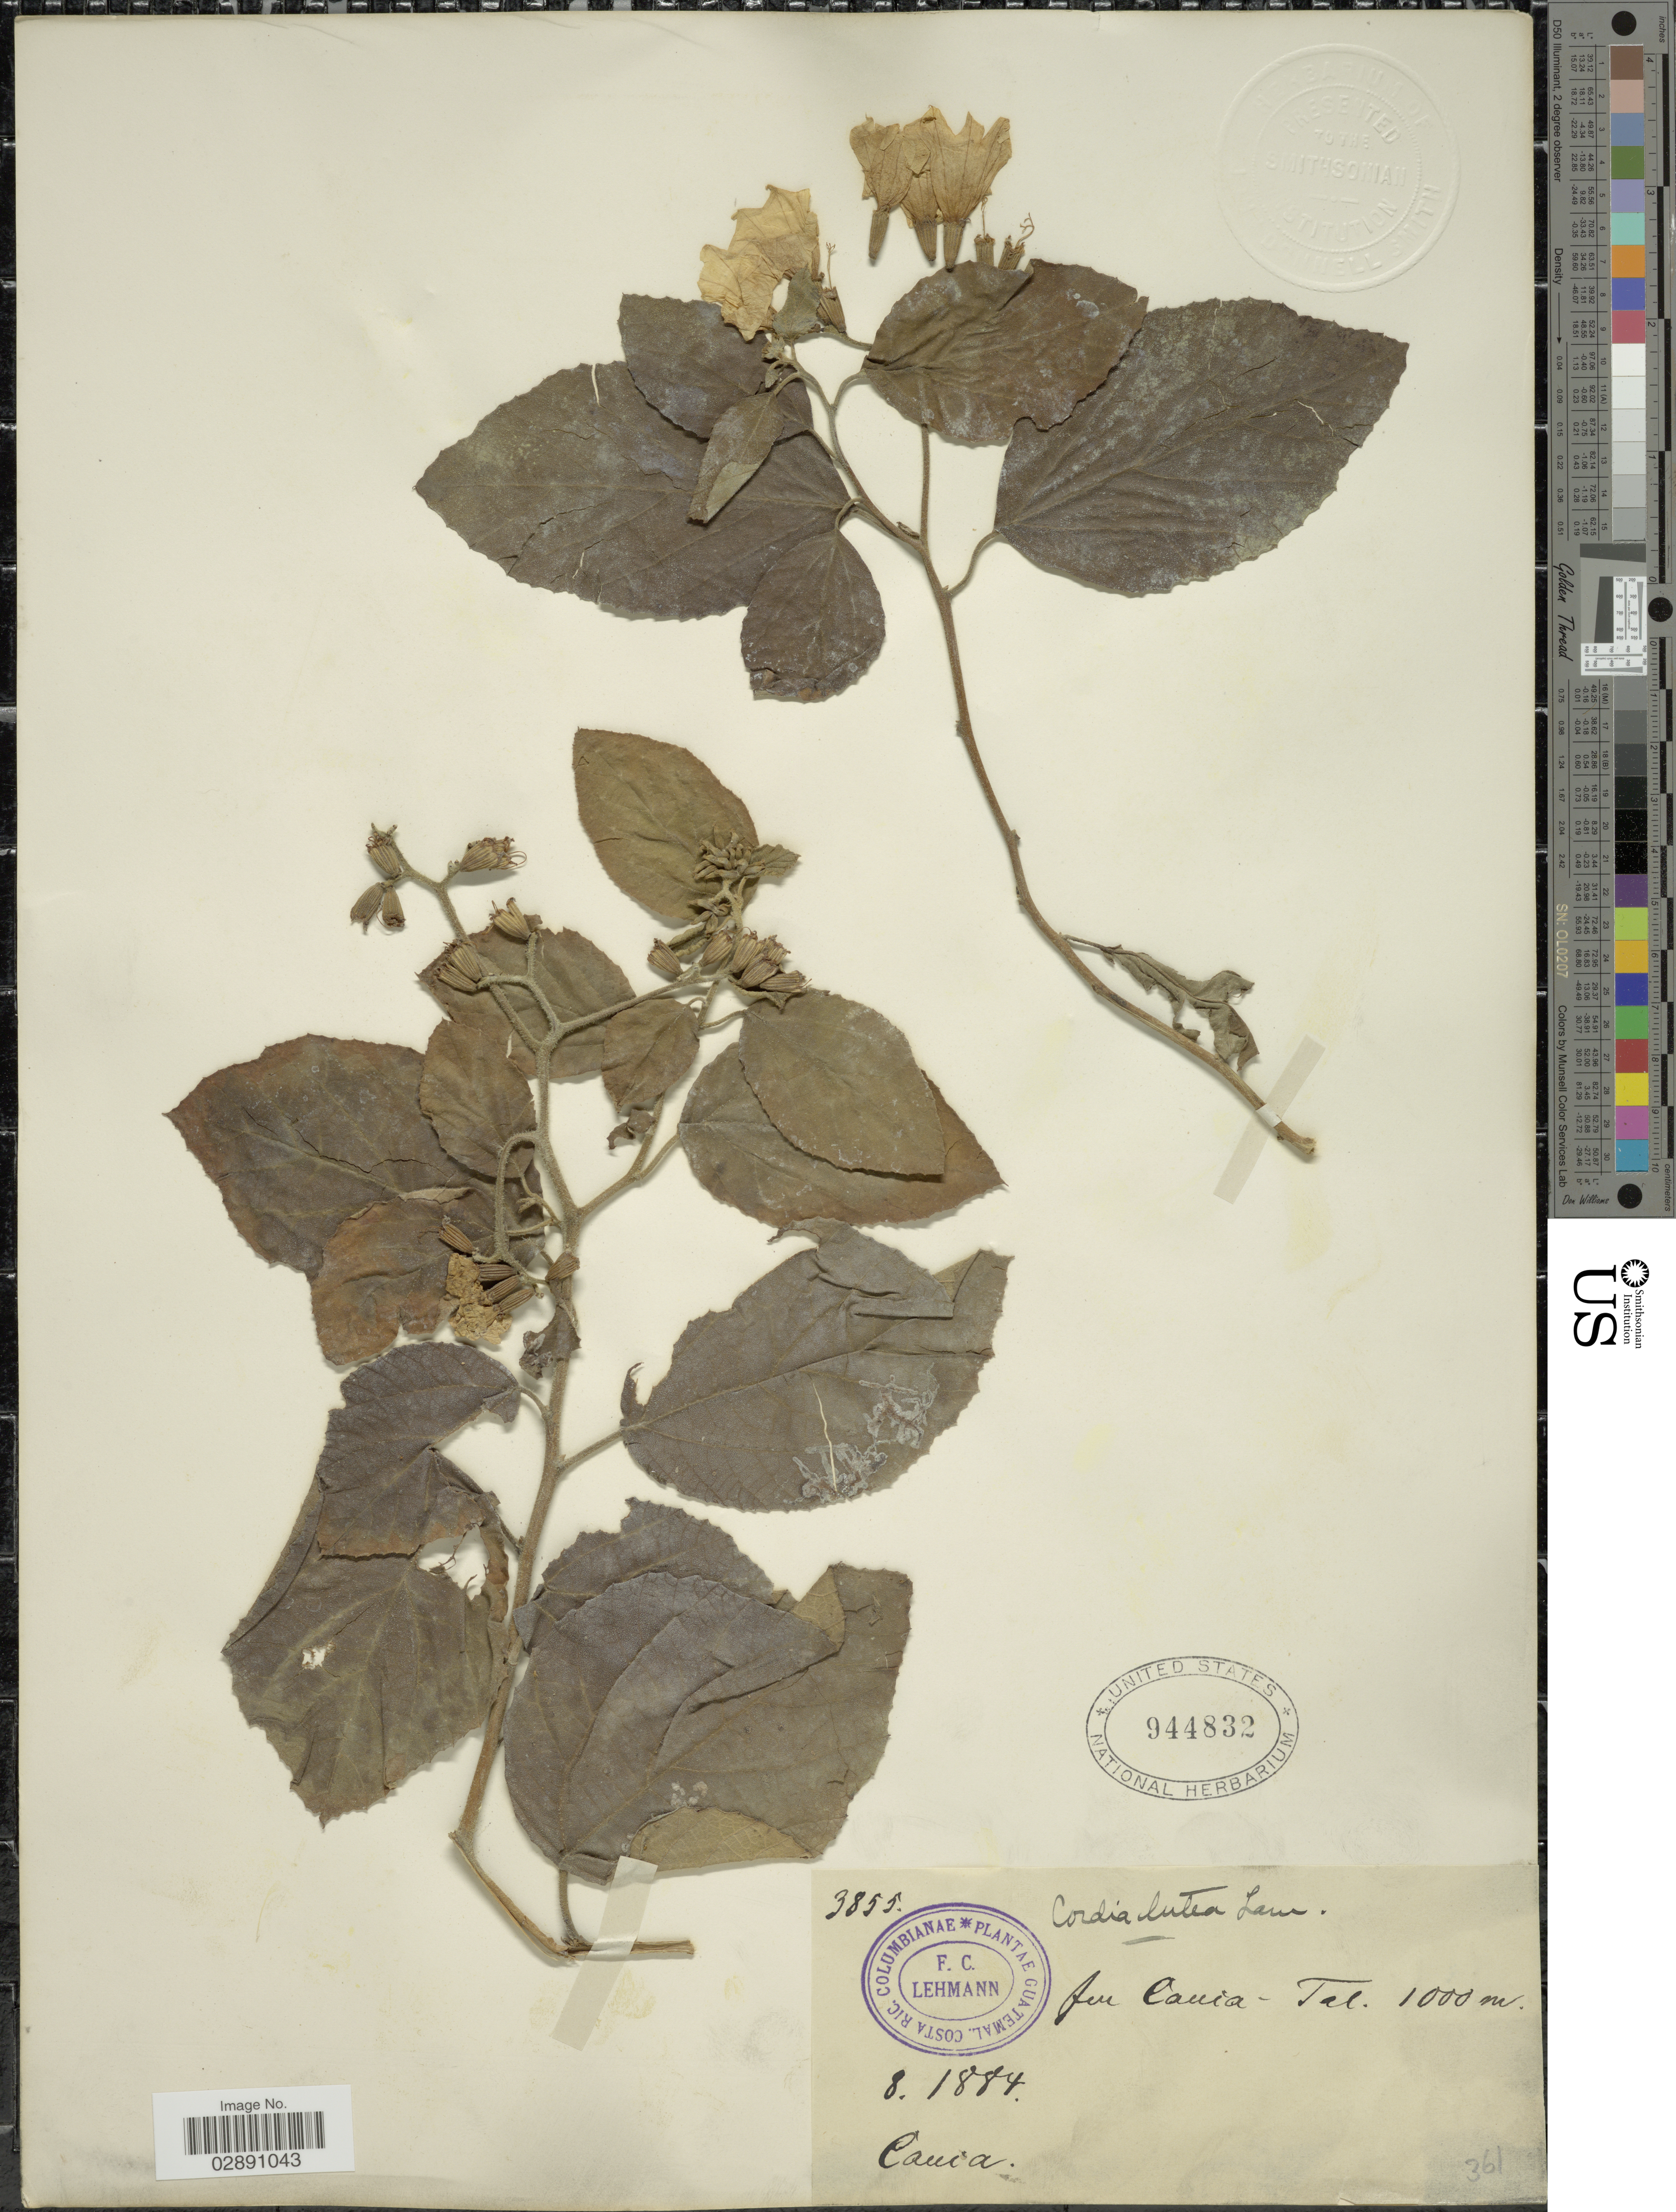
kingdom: Plantae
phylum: Tracheophyta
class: Magnoliopsida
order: Boraginales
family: Cordiaceae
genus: Cordia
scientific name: Cordia lutea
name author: Lam.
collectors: F. C. Lehmann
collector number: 3855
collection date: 1884-08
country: Colombia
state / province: Cauca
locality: Am Cauca - Tal.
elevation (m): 1000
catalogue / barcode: US 944832